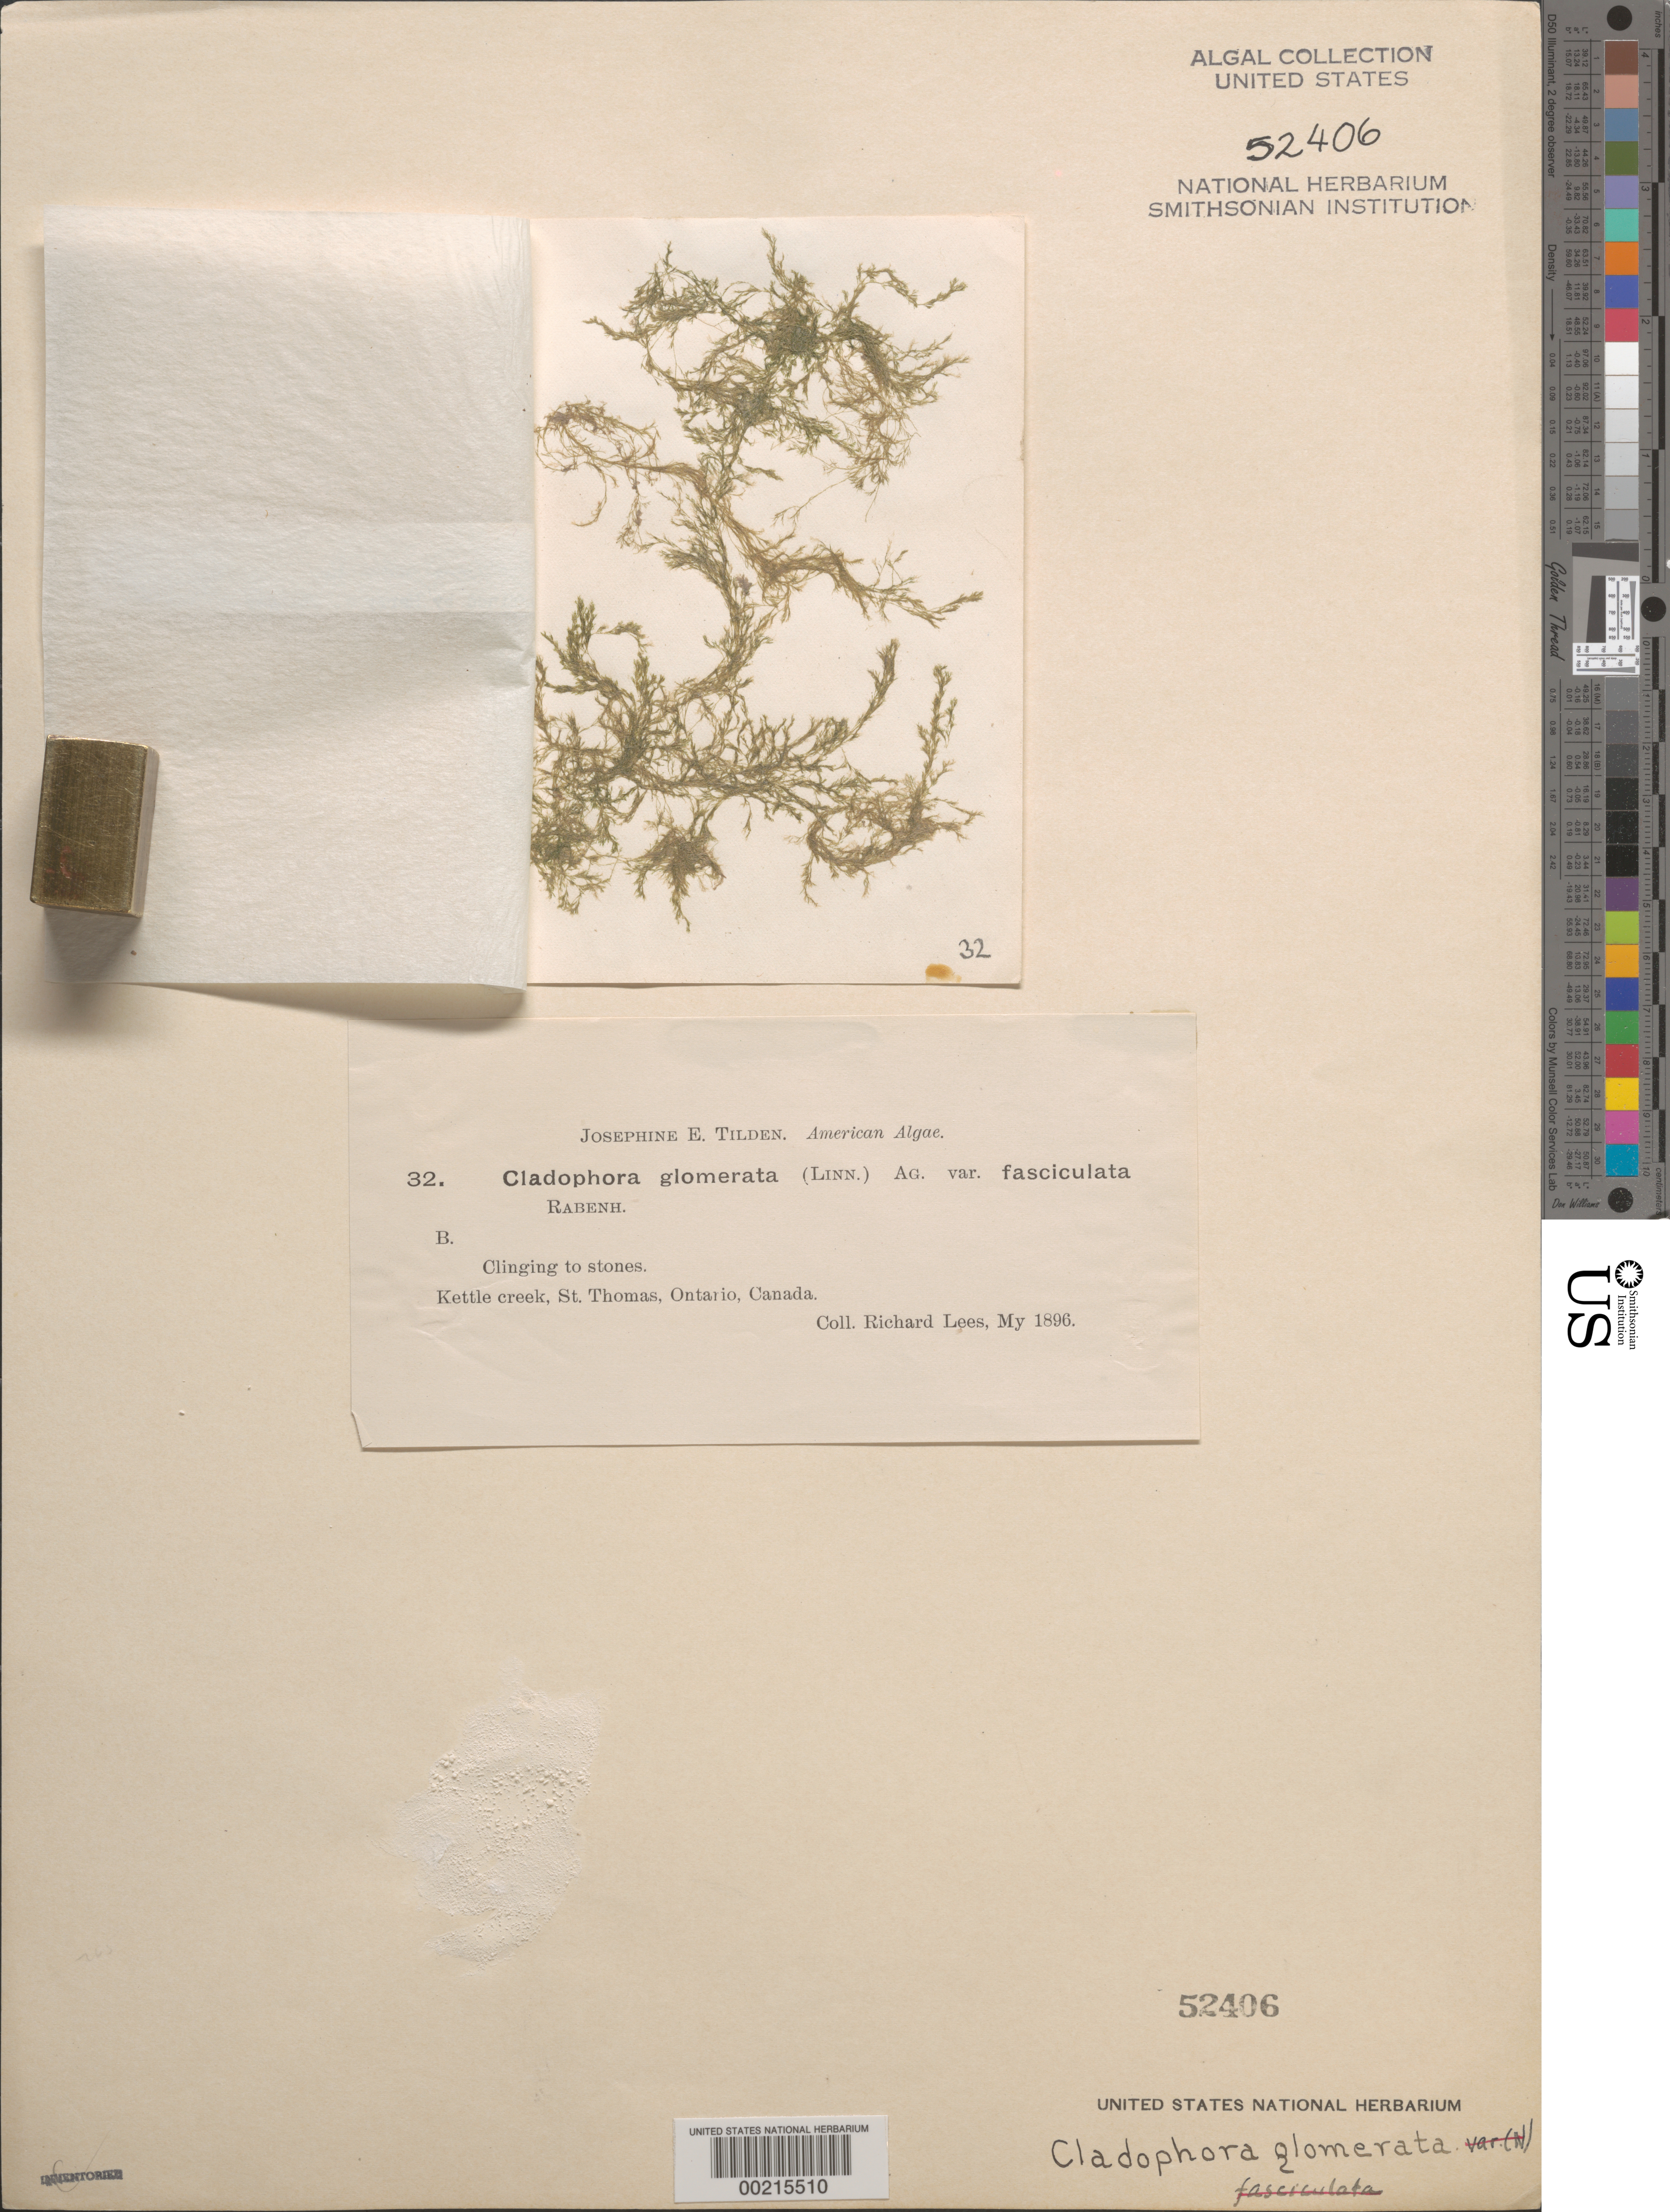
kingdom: Plantae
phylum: Chlorophyta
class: Ulvophyceae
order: Cladophorales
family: Cladophoraceae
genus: Cladophora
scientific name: Cladophora glomerata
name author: (L.) Kütz.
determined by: Phinney, H. K.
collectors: R. Lees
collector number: JET 32b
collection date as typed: May 1896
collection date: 1896-05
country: Canada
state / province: Ontario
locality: St. Thomas, Kettle Creek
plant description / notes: Tilden, American Algae, as Cladophora glomerata v. fasciculata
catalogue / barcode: US 52406